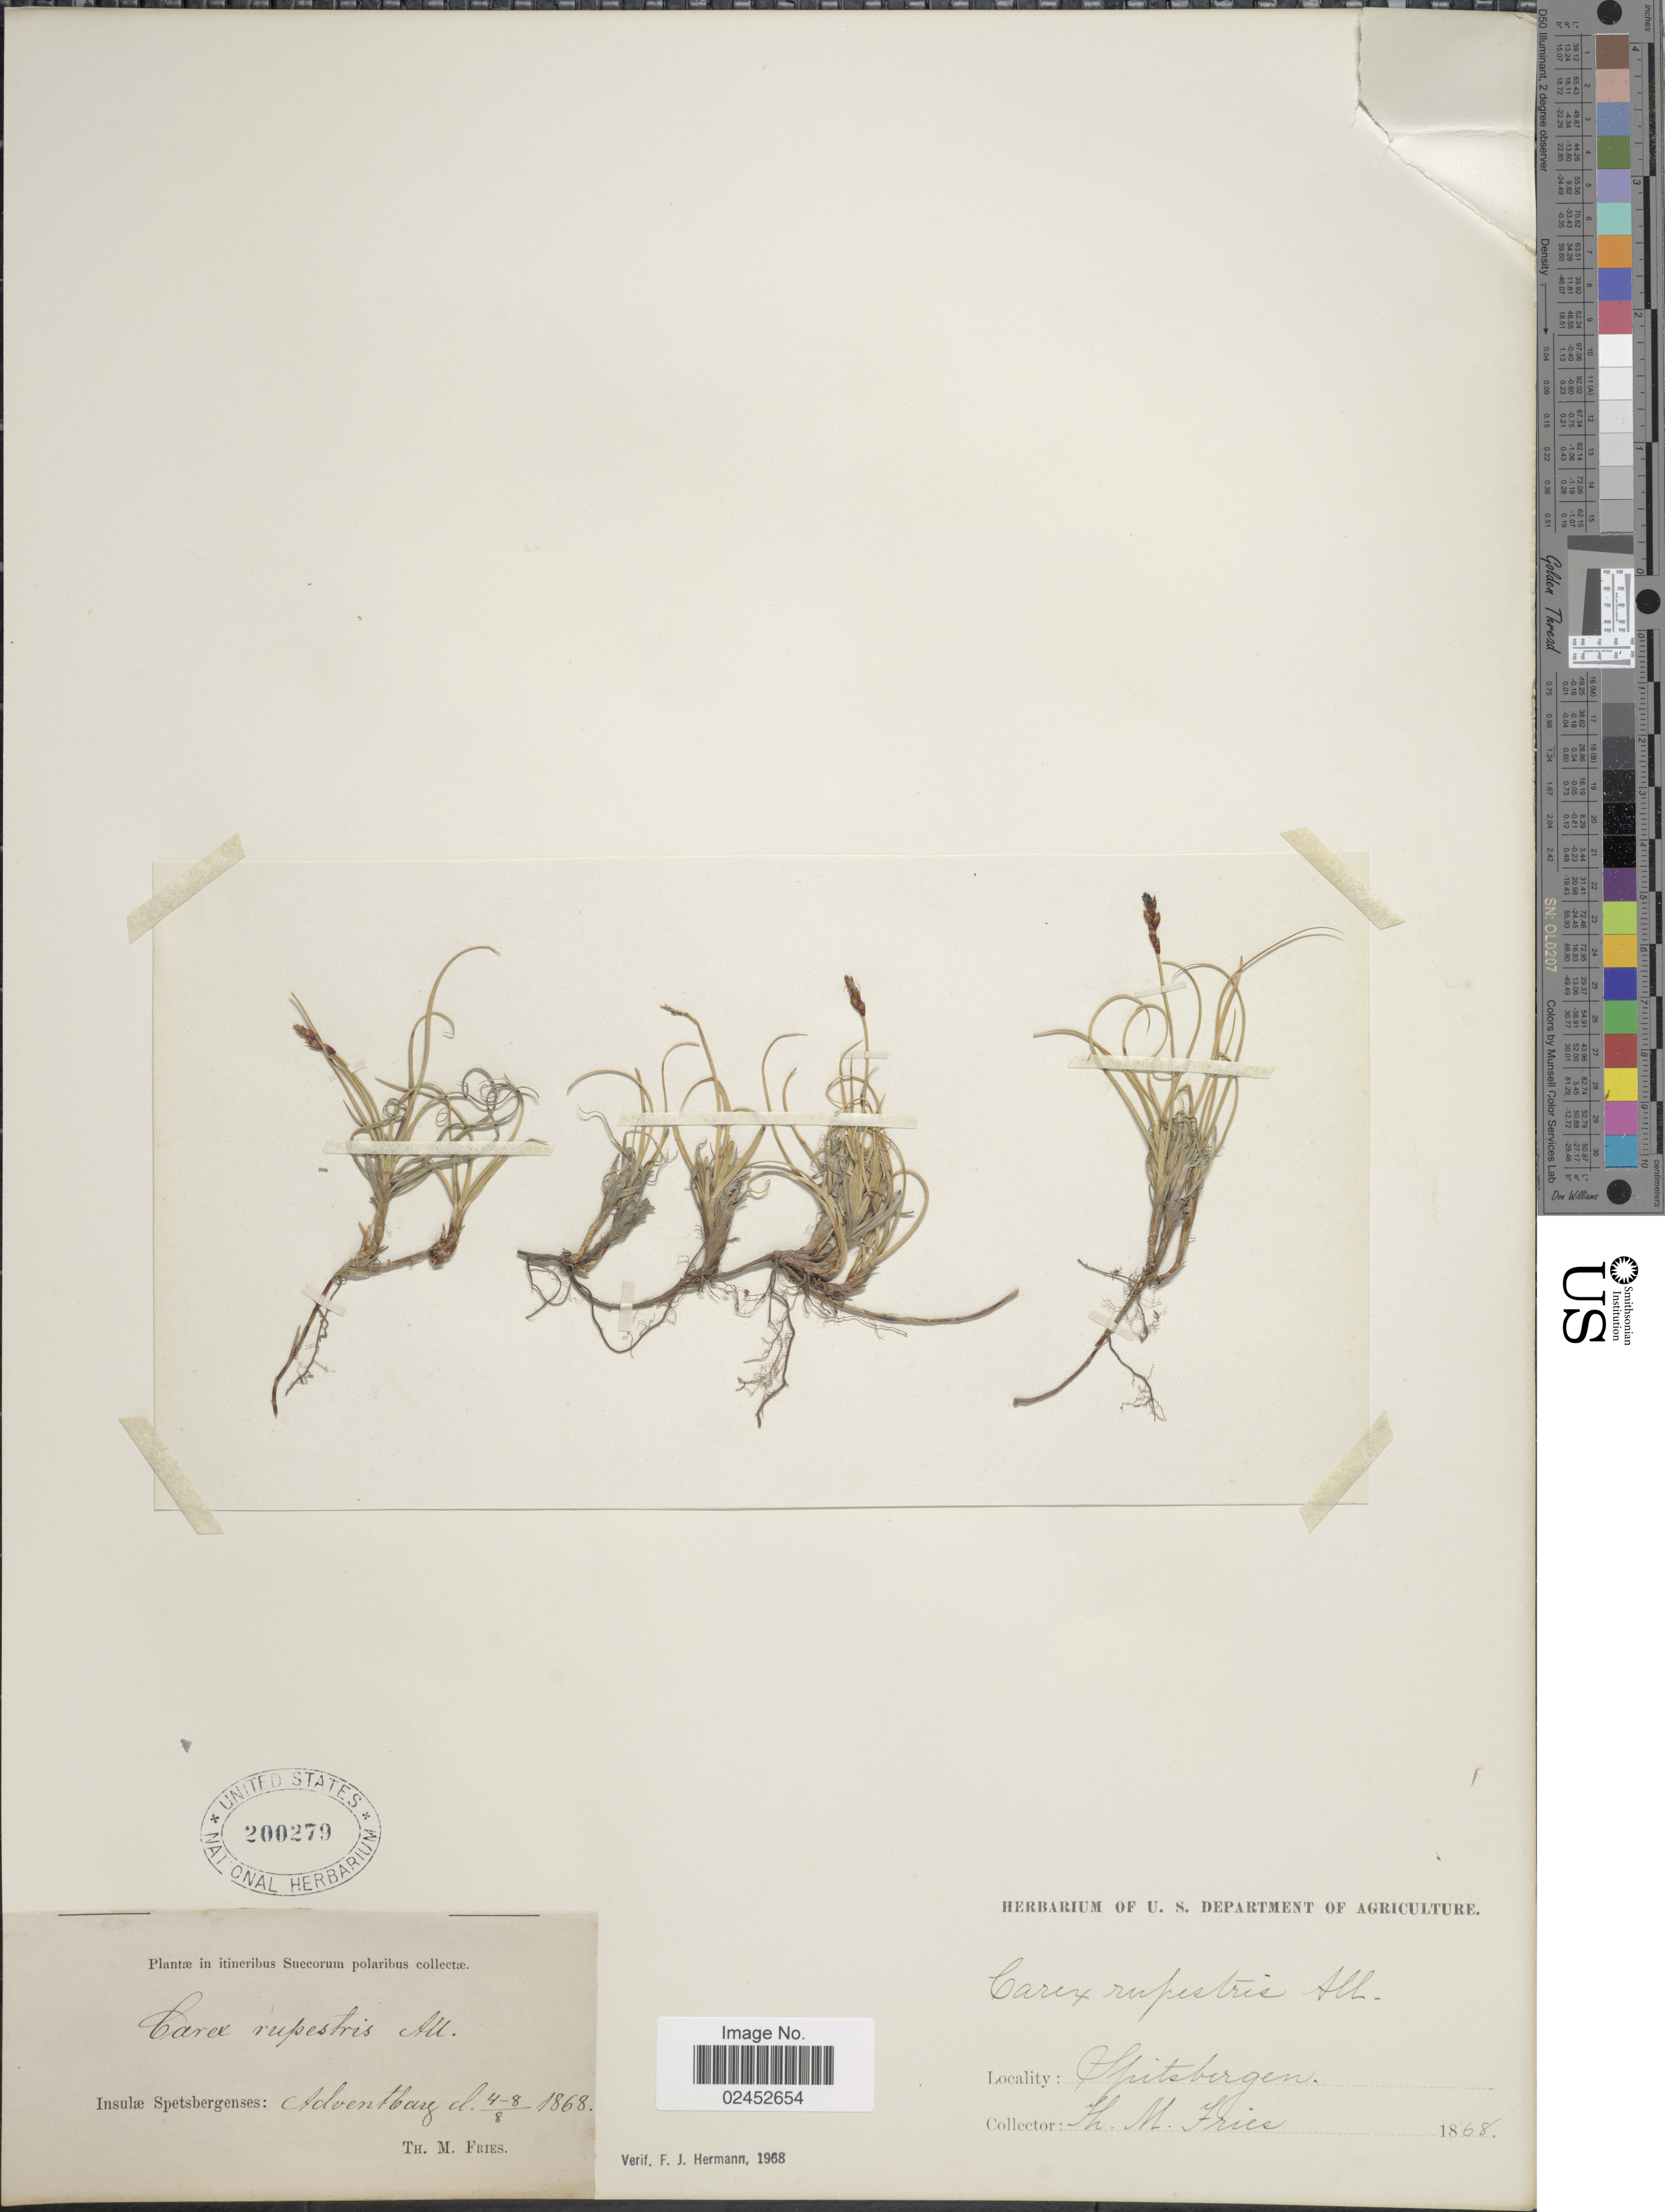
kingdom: Plantae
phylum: Tracheophyta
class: Liliopsida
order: Poales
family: Cyperaceae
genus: Carex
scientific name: Carex rupestris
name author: All.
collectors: T. Fries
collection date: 1868-08-04/1868-08-08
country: Norway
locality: In itineribus Suecorum polaribus, Insulae Spetsbergenses: Advent bay, Spitsbergen.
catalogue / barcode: US 200279